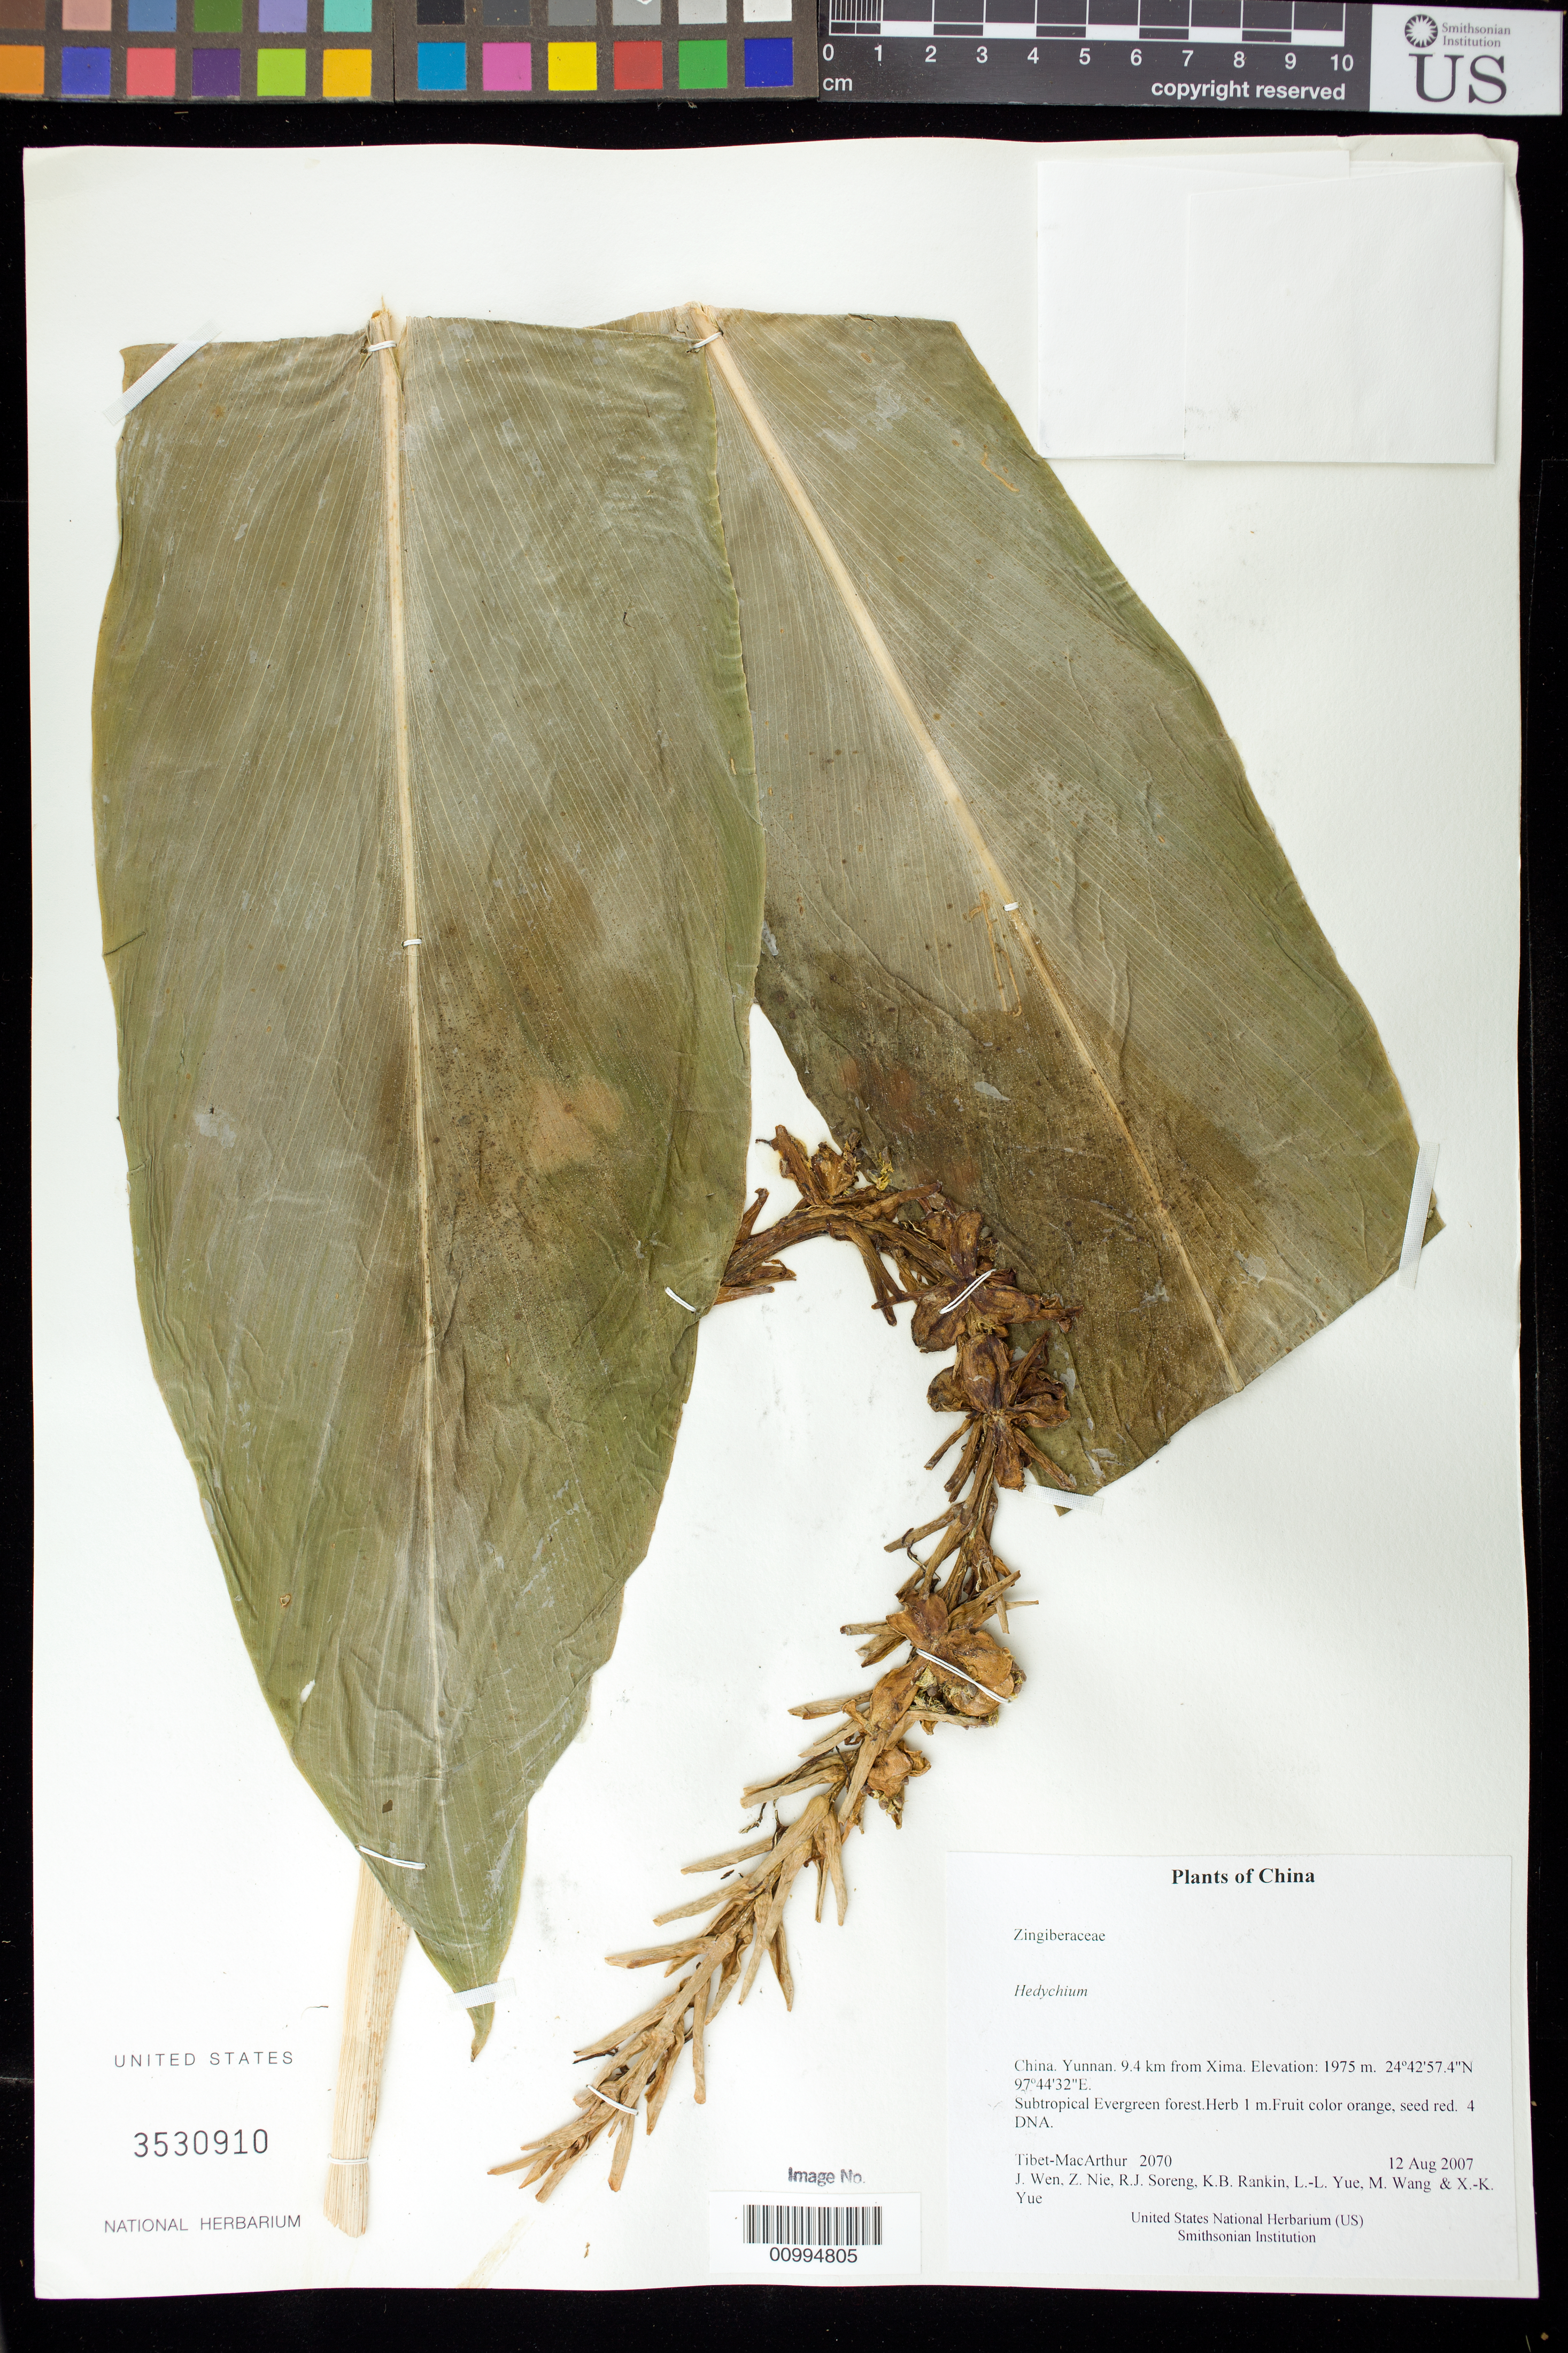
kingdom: Plantae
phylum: Tracheophyta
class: Liliopsida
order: Zingiberales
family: Zingiberaceae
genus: Hedychium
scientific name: Hedychium sp.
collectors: Tibet-MacArthur, J. Wen, Z. Nie, R. J. Soreng, K. Rankin, L. Yue, M. Wang & X. Yue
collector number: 2070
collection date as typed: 12 Aug 2007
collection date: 2007-08-12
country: China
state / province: Yunnan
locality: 9.4 km from Xima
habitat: Subtropical Evergreen forest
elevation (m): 1975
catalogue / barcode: US 3530910